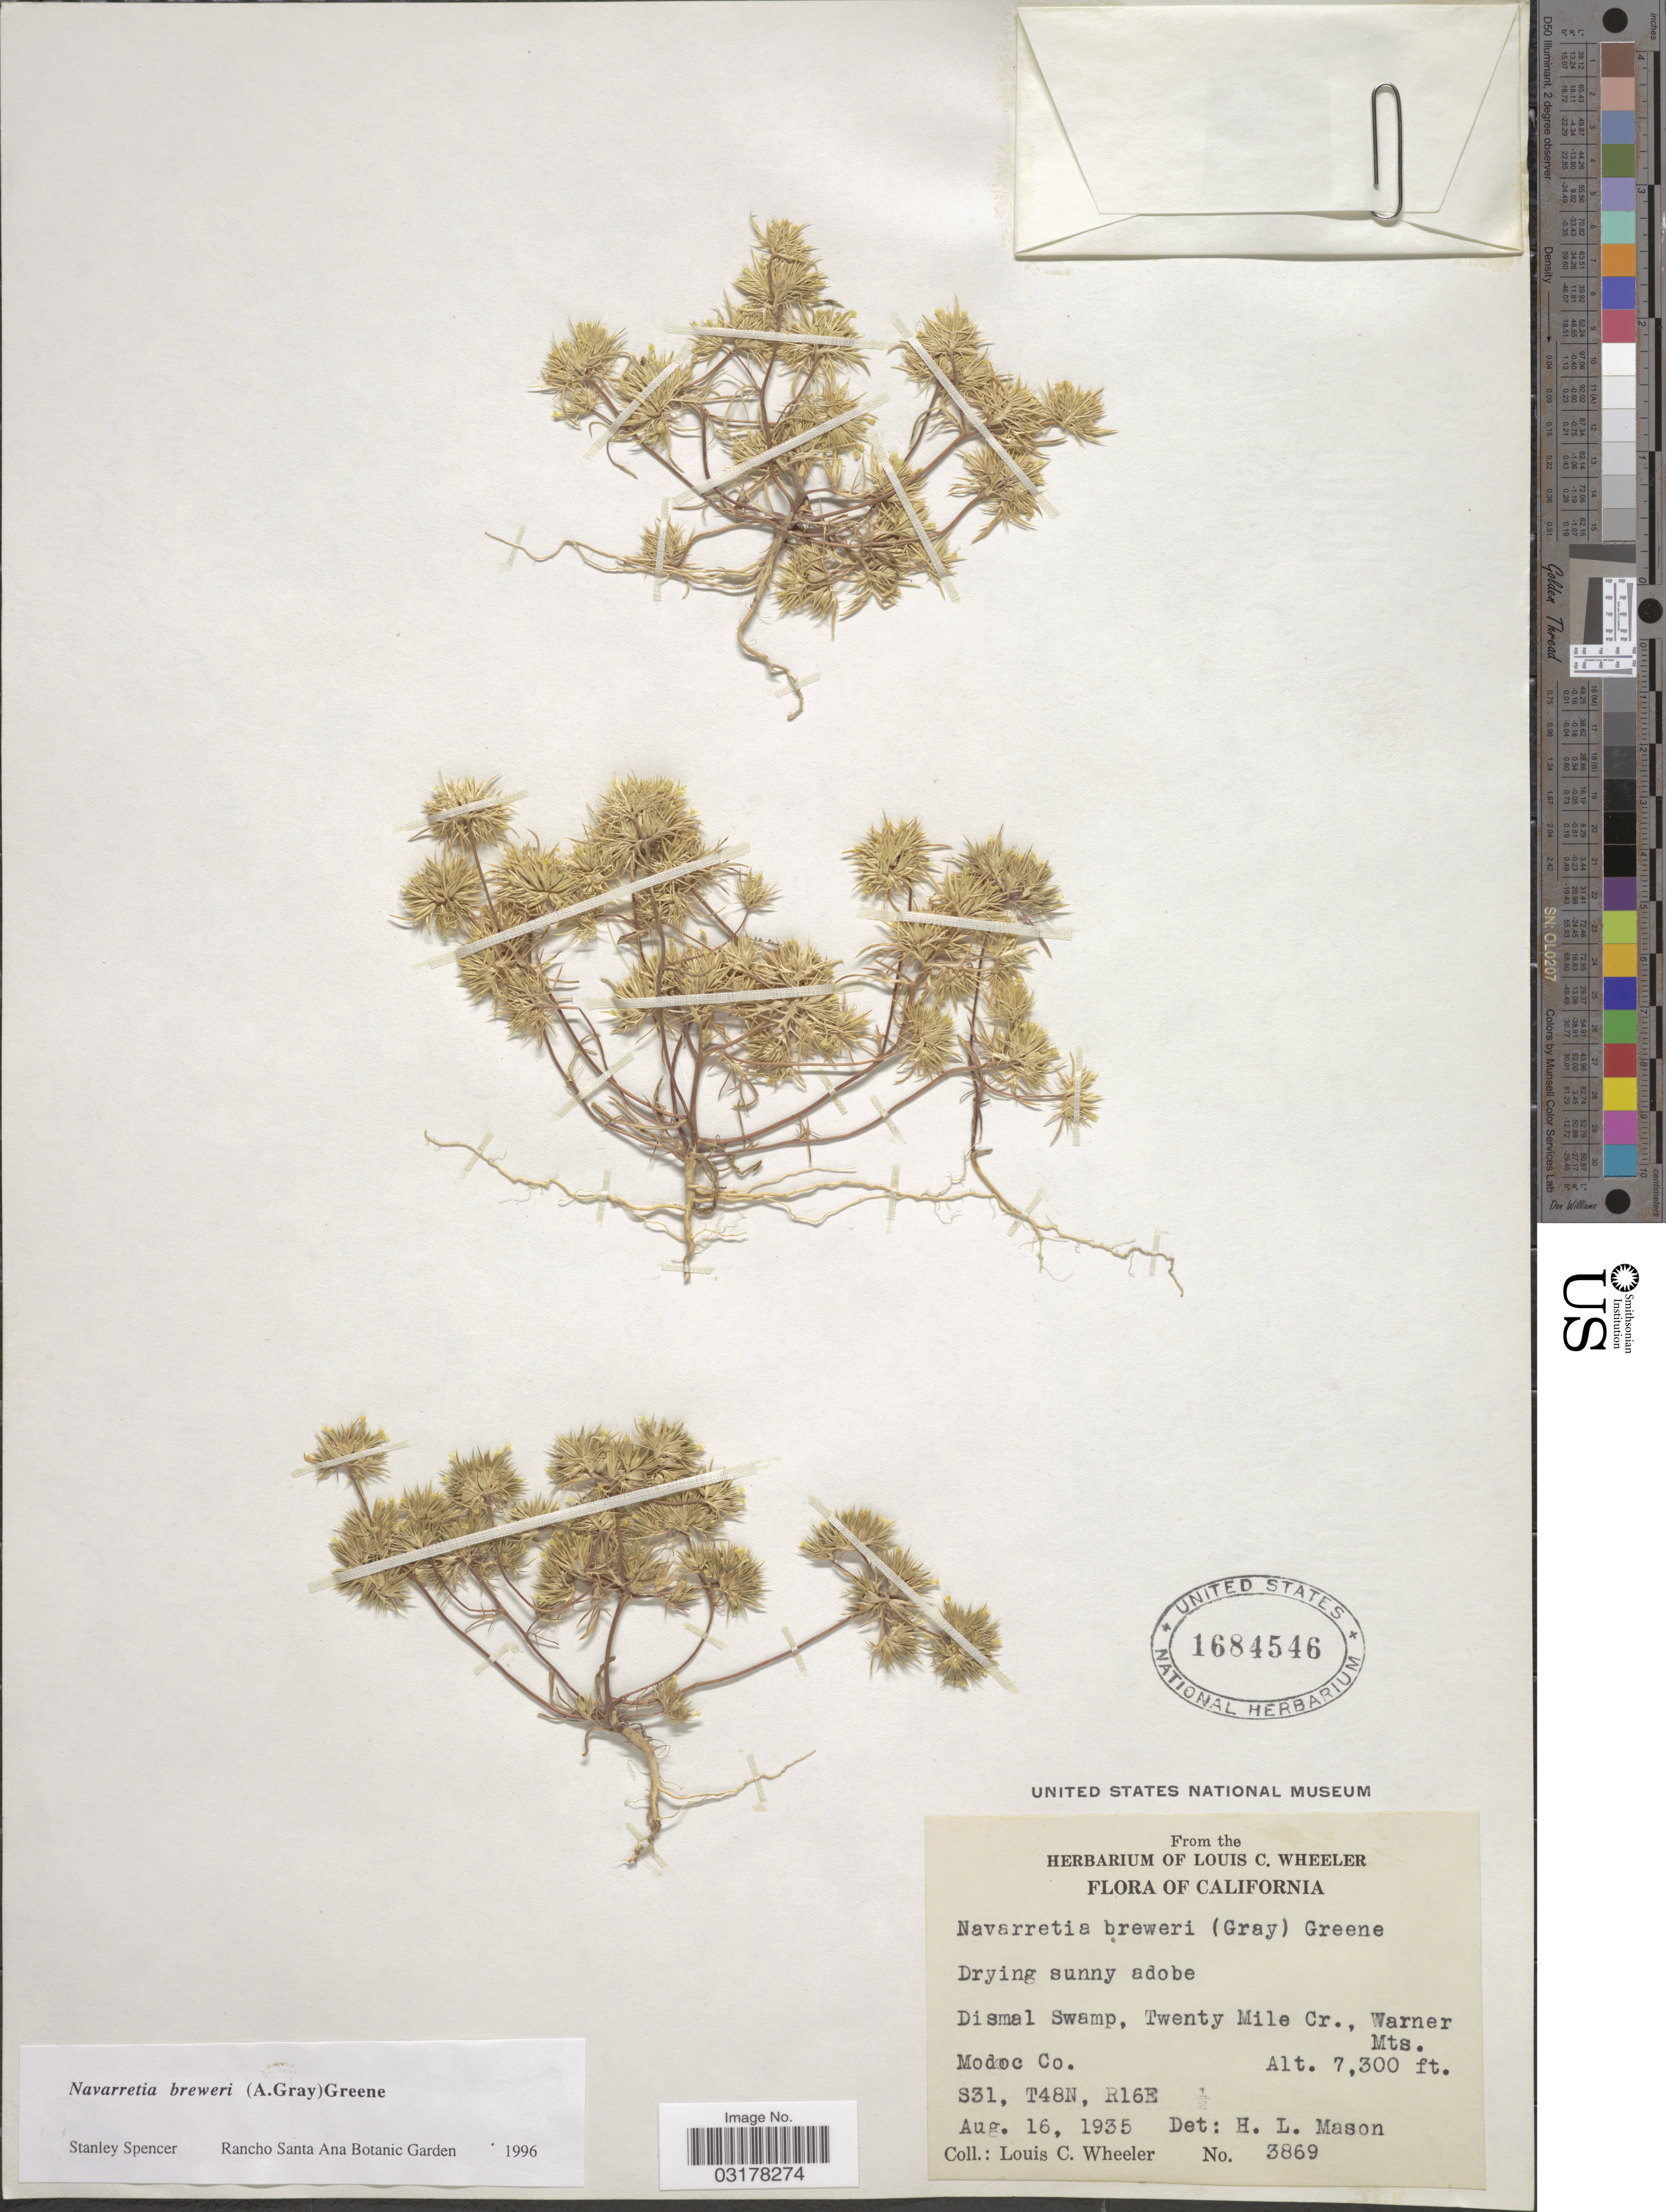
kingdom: Plantae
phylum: Tracheophyta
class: Magnoliopsida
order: Ericales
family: Polemoniaceae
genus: Navarretia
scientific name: Navarretia breweri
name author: (A. Gray) Greene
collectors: L. C. Wheeler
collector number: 3869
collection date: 1935-08-16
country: United States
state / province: California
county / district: Modoc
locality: Dismal Swamp, Twenty Mile Cr., Warner Mts. Modoc Co. S31, T48N, R16E.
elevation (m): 2225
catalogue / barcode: US 1684546